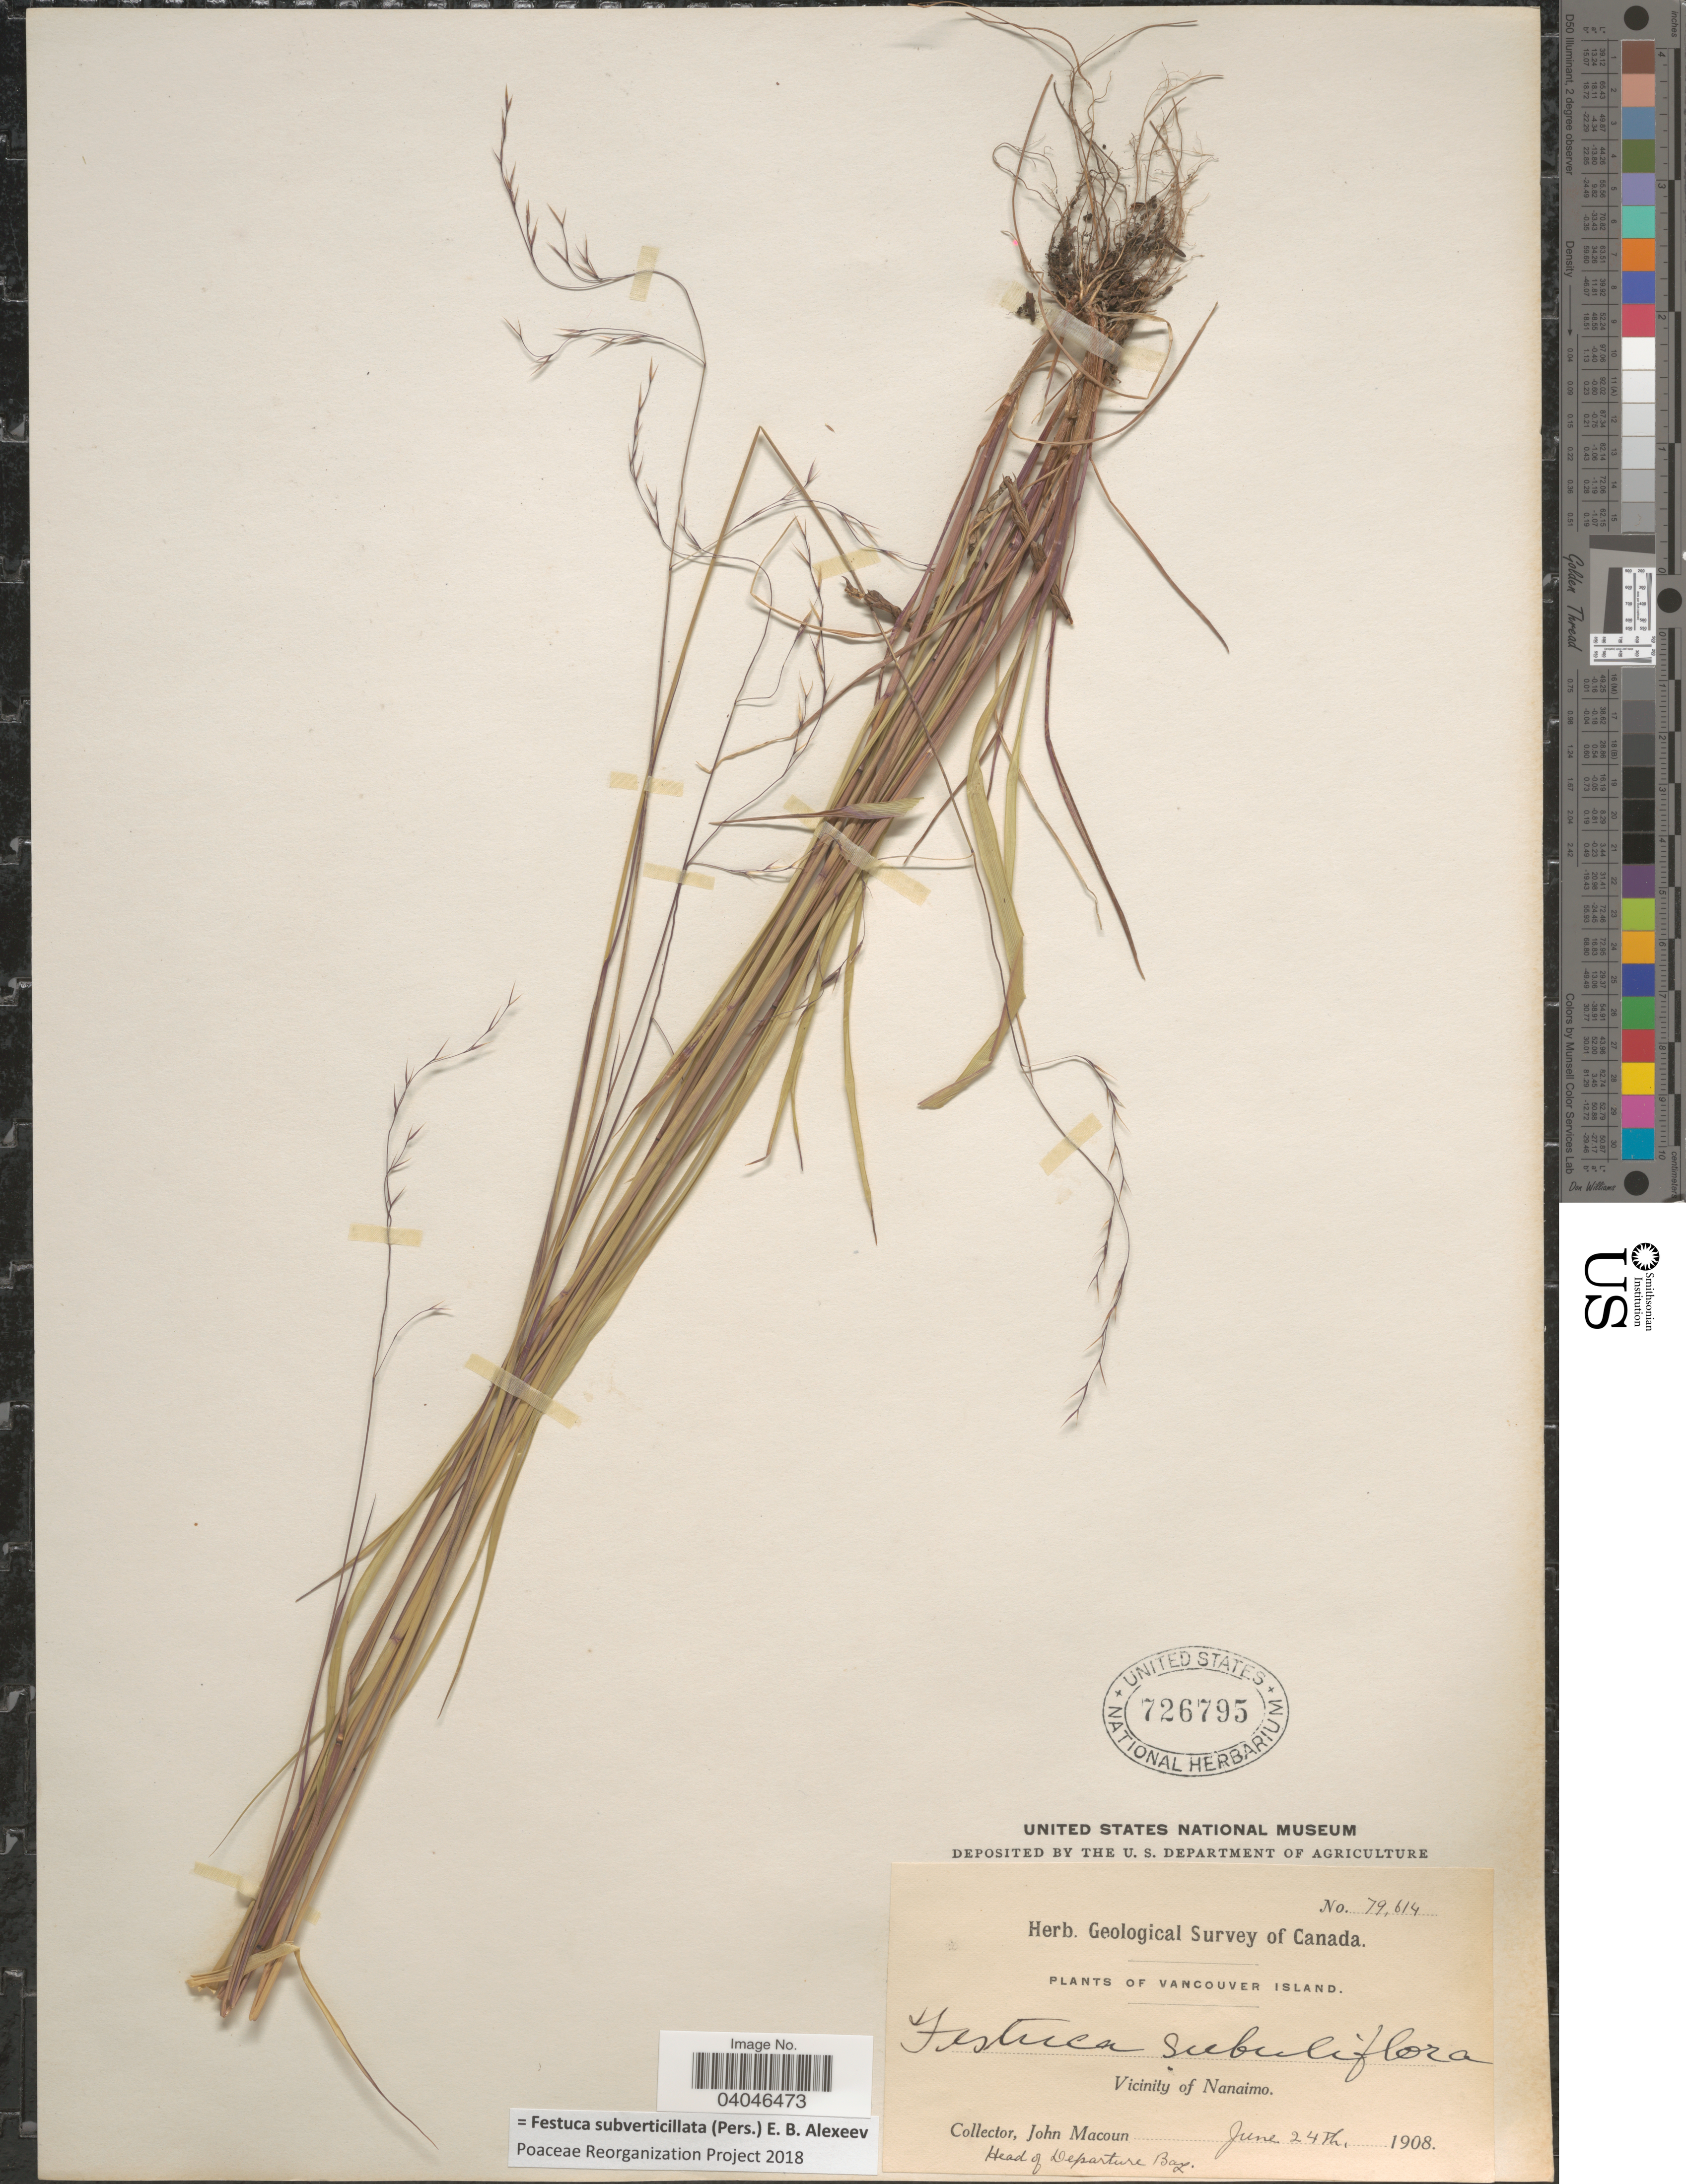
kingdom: Plantae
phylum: Tracheophyta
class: Liliopsida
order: Poales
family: Poaceae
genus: Festuca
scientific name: Festuca subverticillata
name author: (Pers.) E.B. Alexeev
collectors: J. Macoun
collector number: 79614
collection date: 1908-06-24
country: Canada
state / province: British Columbia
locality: Vancouver Island. Vicinity of Nanaimo.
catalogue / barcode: US 726795